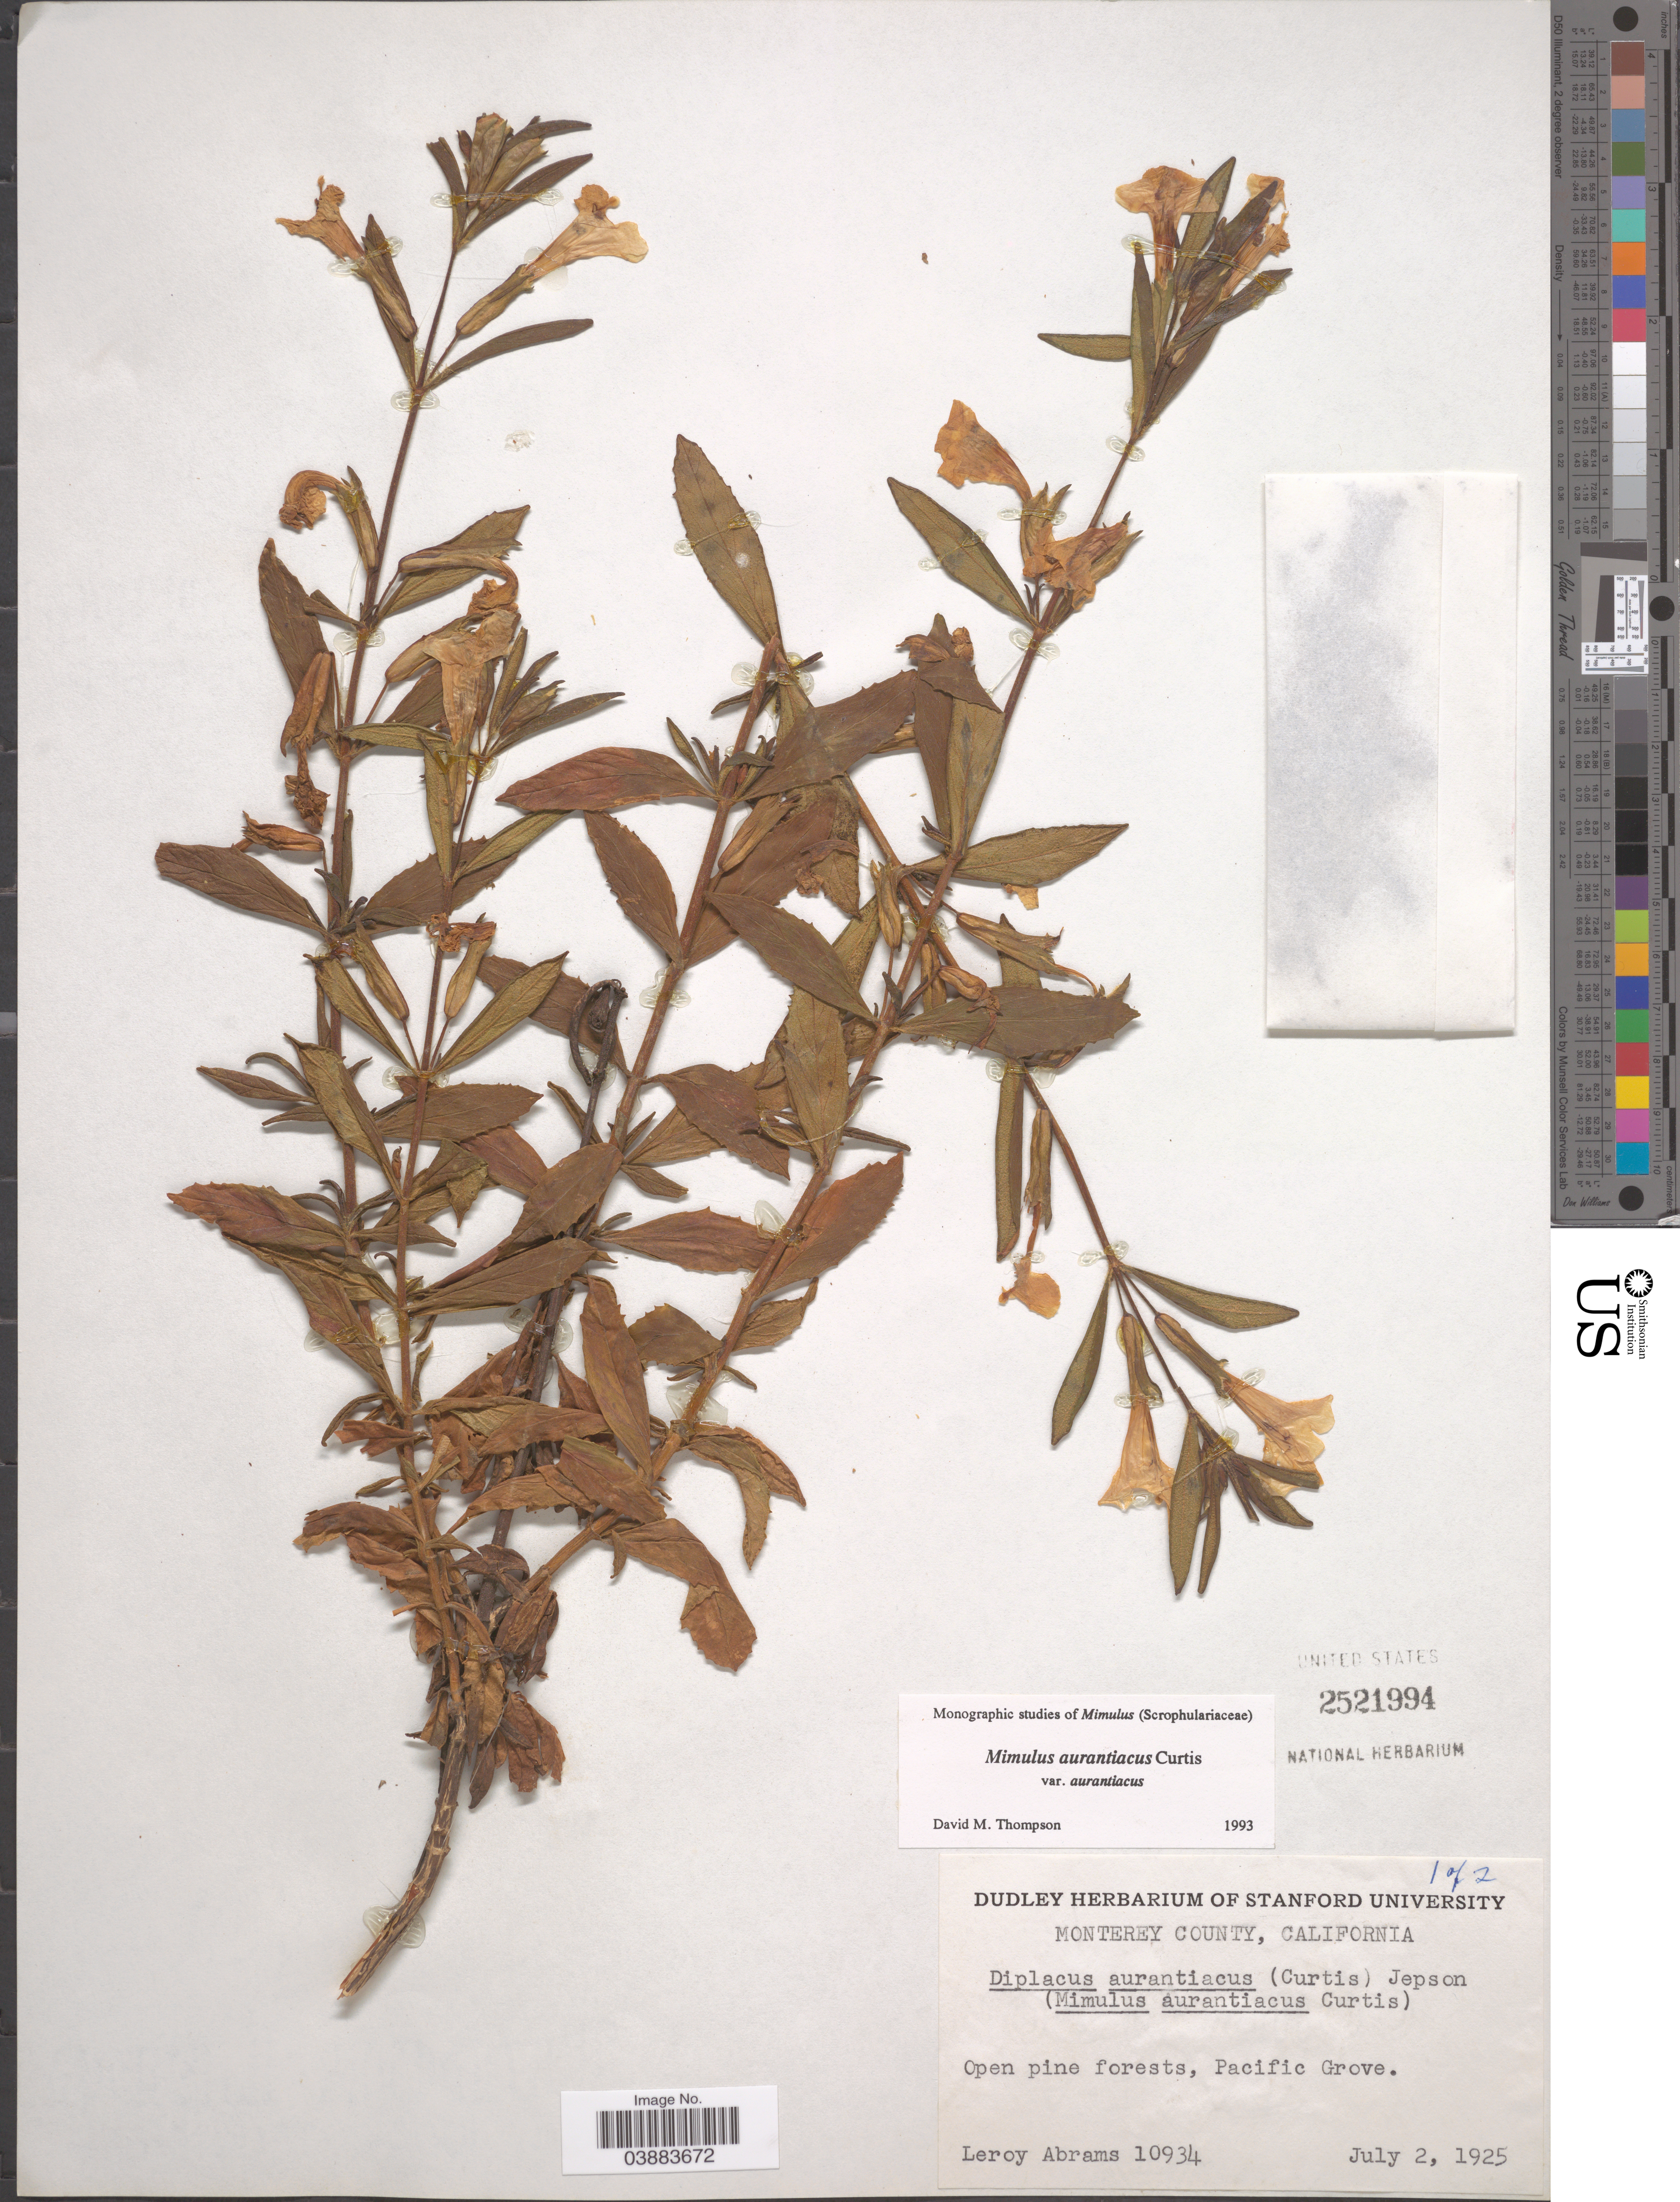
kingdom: Plantae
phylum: Tracheophyta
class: Magnoliopsida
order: Lamiales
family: Phrymaceae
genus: Diplacus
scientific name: Diplacus aurantiacus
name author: (Curtis) Jeps.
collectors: L. Abrams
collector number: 10934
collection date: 1925-07-02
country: United States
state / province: California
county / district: Monterey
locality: Monterey County. Pacific Grove.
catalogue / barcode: US 2521994